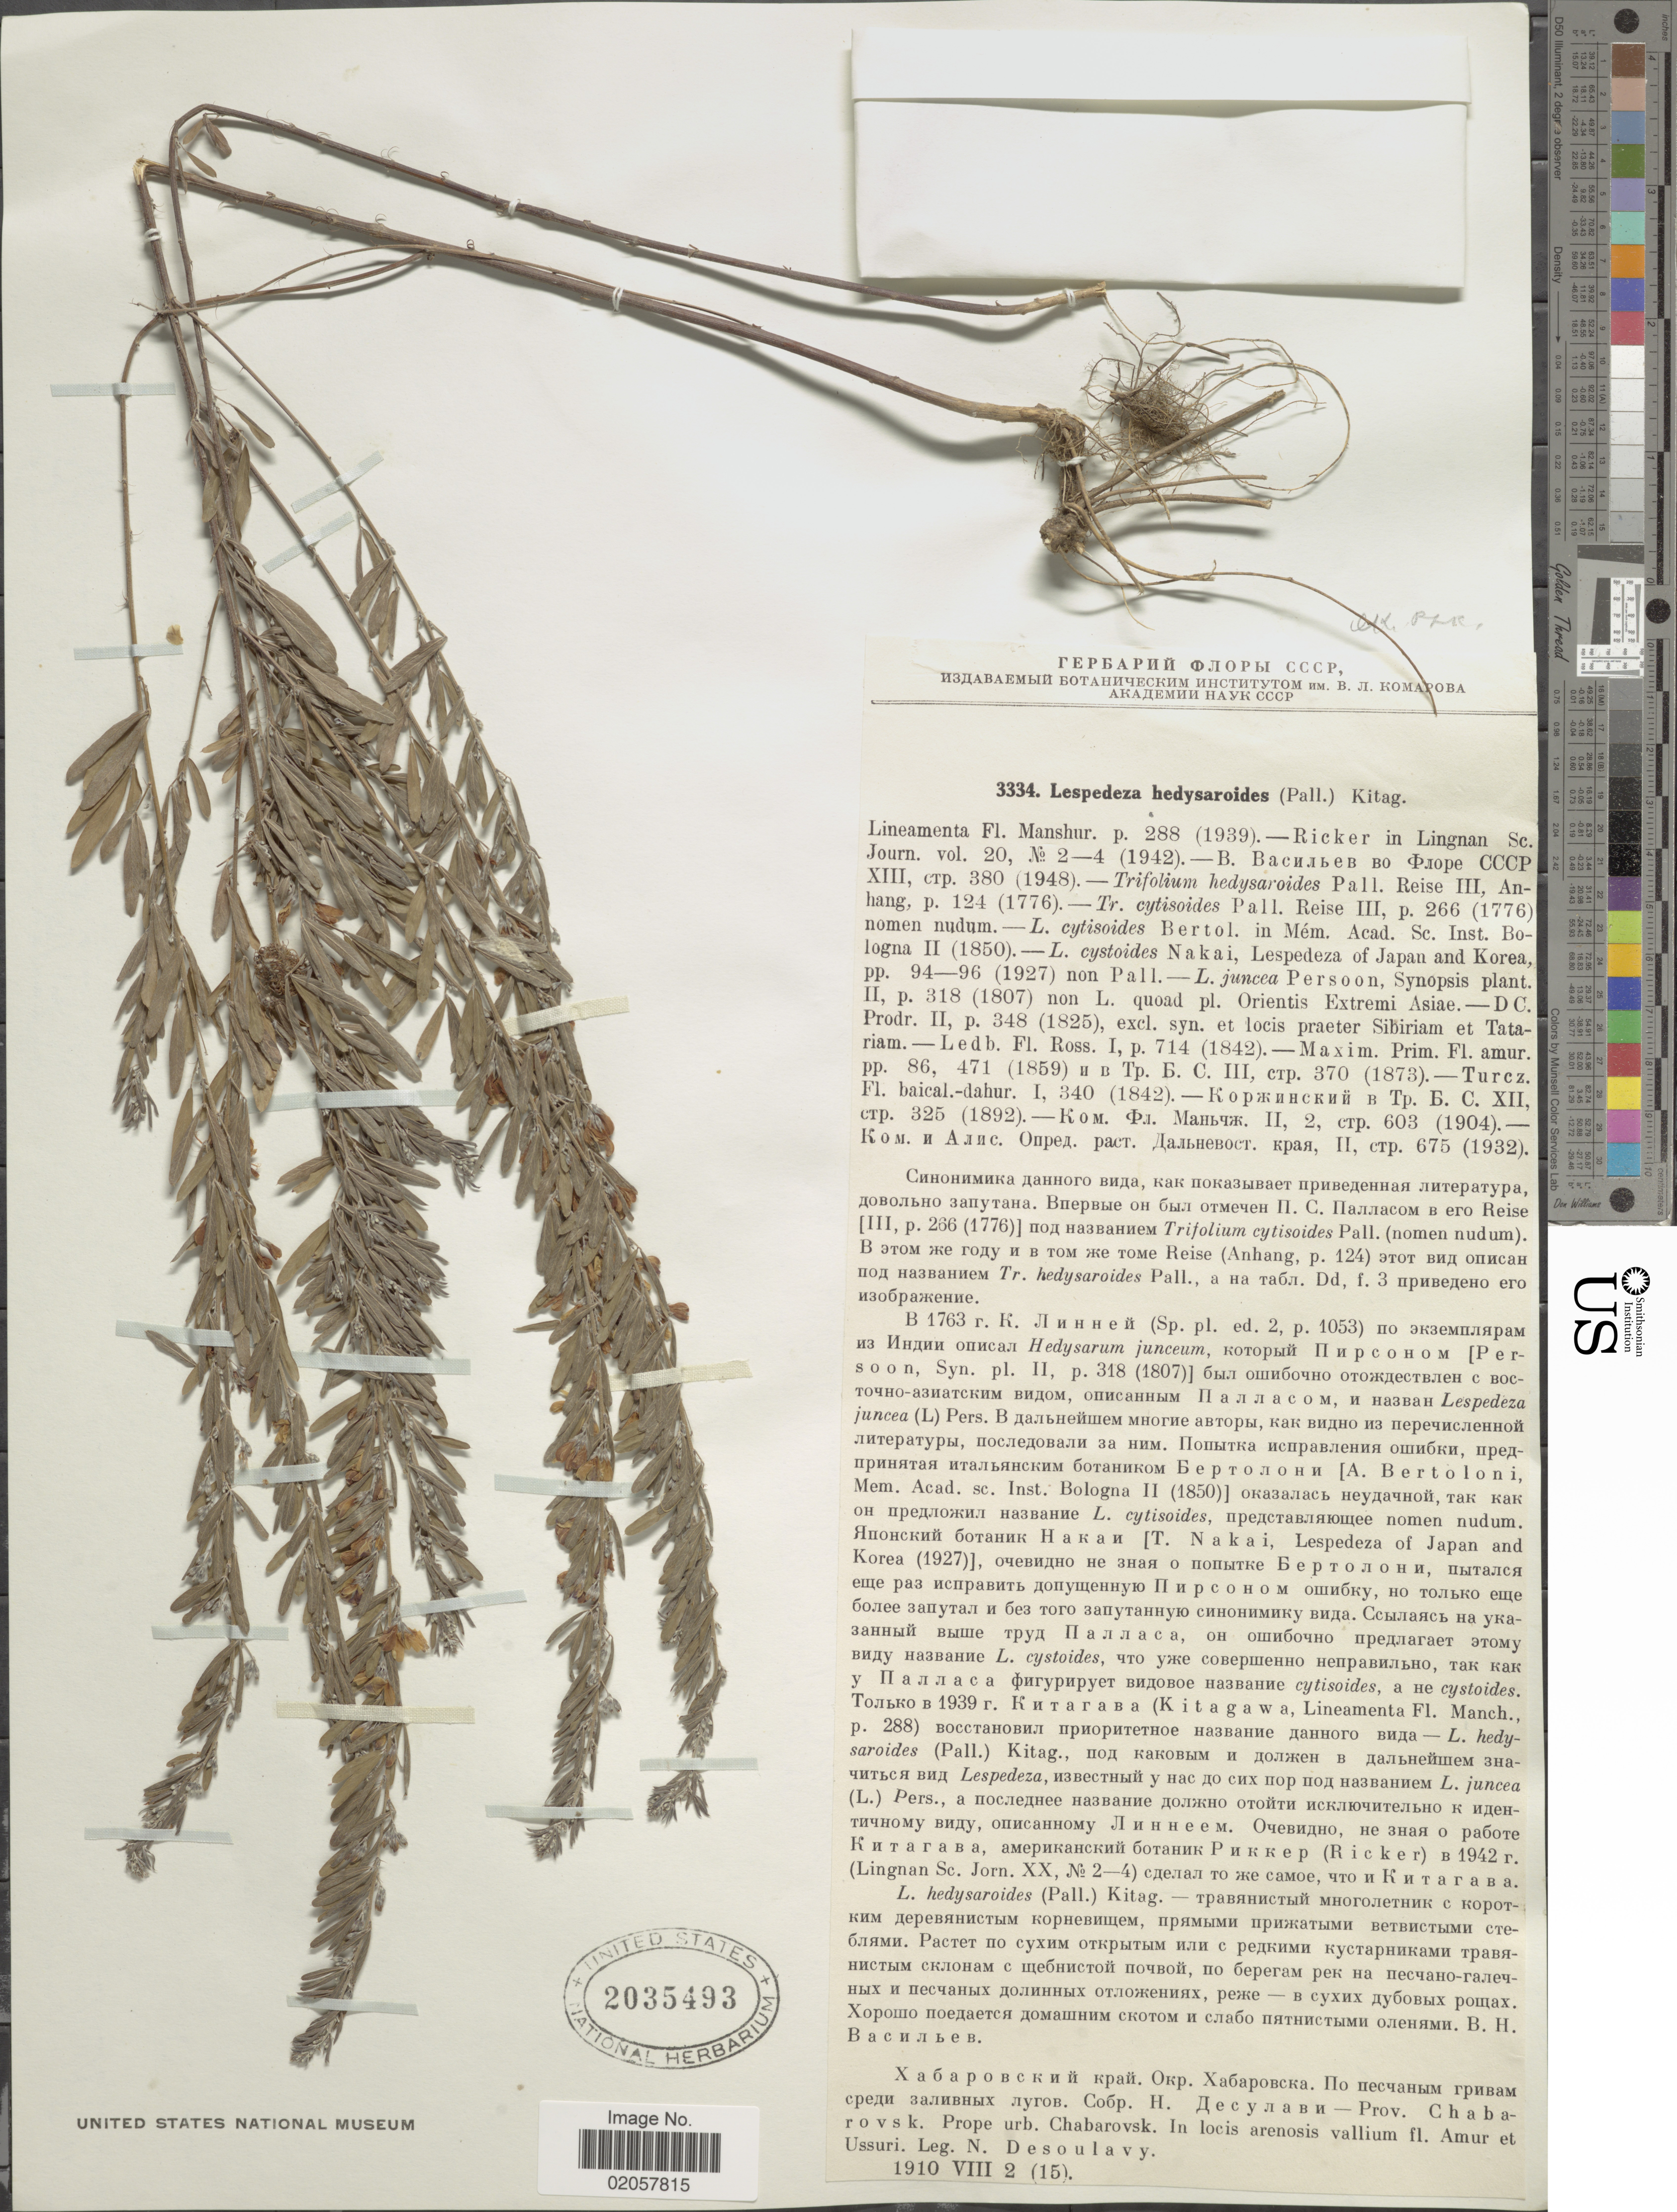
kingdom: Plantae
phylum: Tracheophyta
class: Magnoliopsida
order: Fabales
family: Fabaceae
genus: Lespedeza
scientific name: Lespedeza hedysaroides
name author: (Pall.) Kitag.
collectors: N. Desoulavy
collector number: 3334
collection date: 1910-08-02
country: Russian Federation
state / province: Khabarovsk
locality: Prov. Chabarovsk, prope urb. Chabarovsk, in locis arenosis vallium fl. Amur et Ussuri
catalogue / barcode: US 2035493